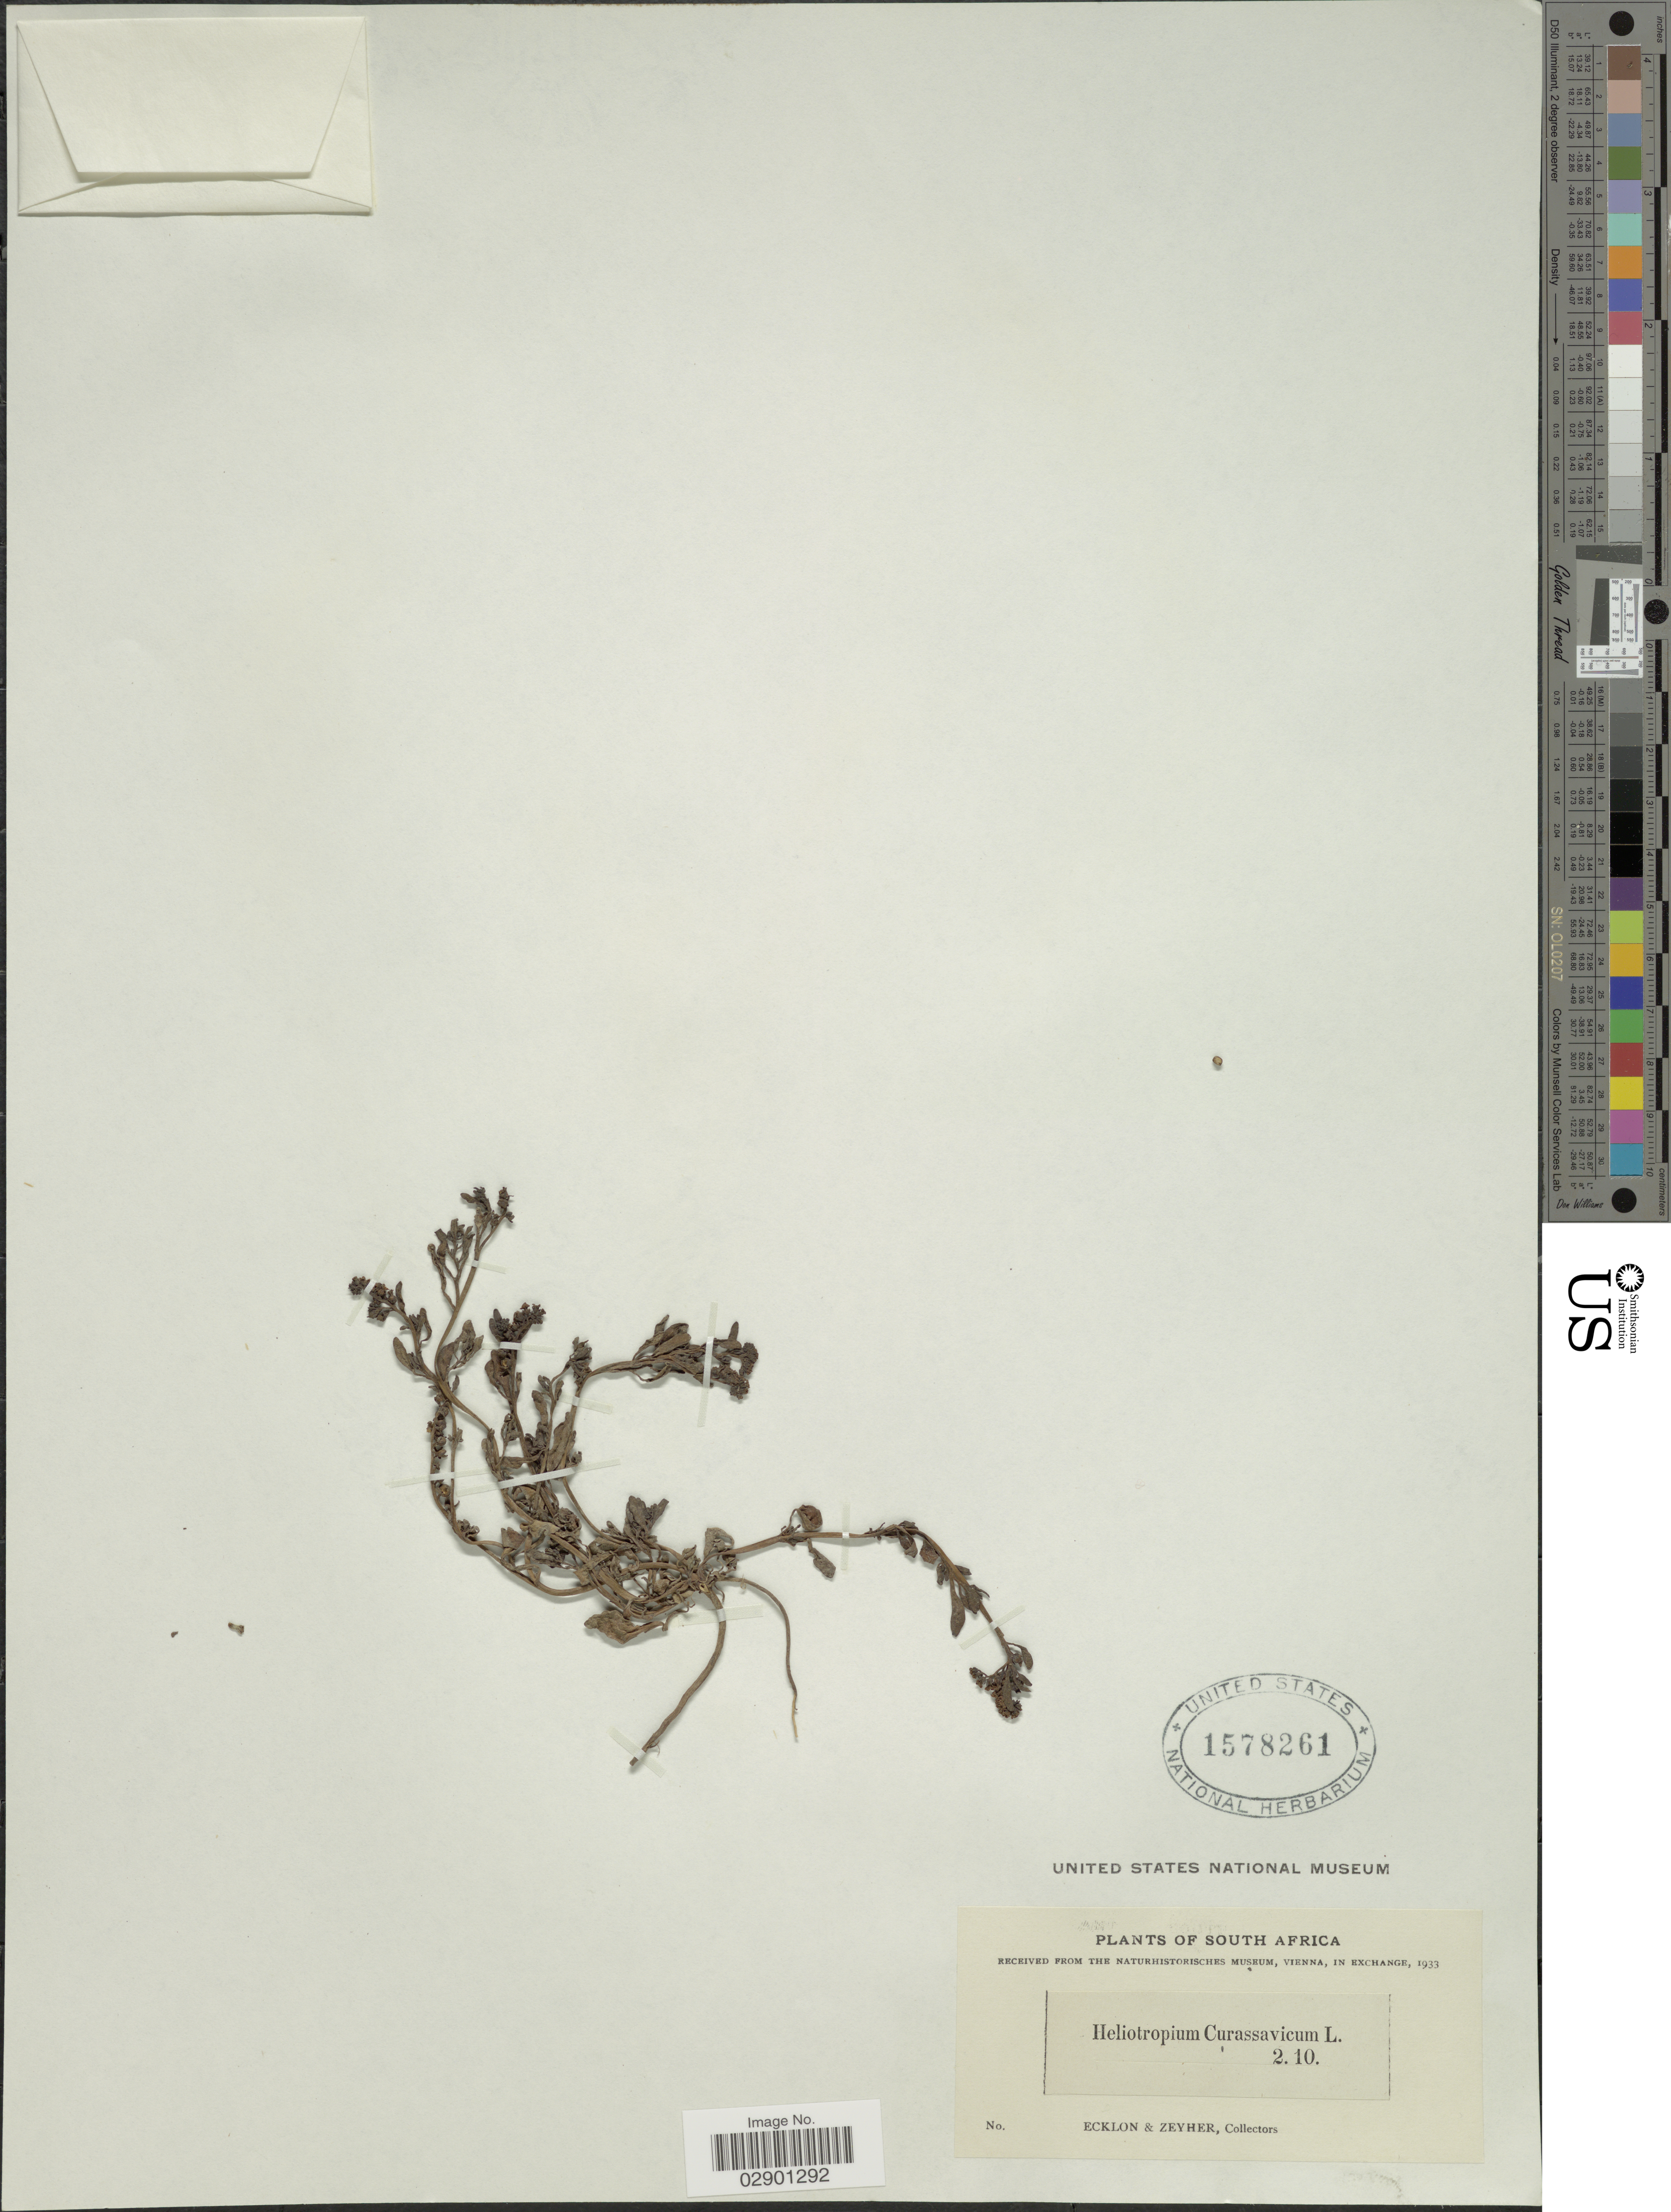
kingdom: Plantae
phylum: Tracheophyta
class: Magnoliopsida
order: Boraginales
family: Heliotropiaceae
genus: Heliotropium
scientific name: Heliotropium curassavicum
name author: L.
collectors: -. Ecklon & -. Zeyher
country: South Africa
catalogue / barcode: US 1578261